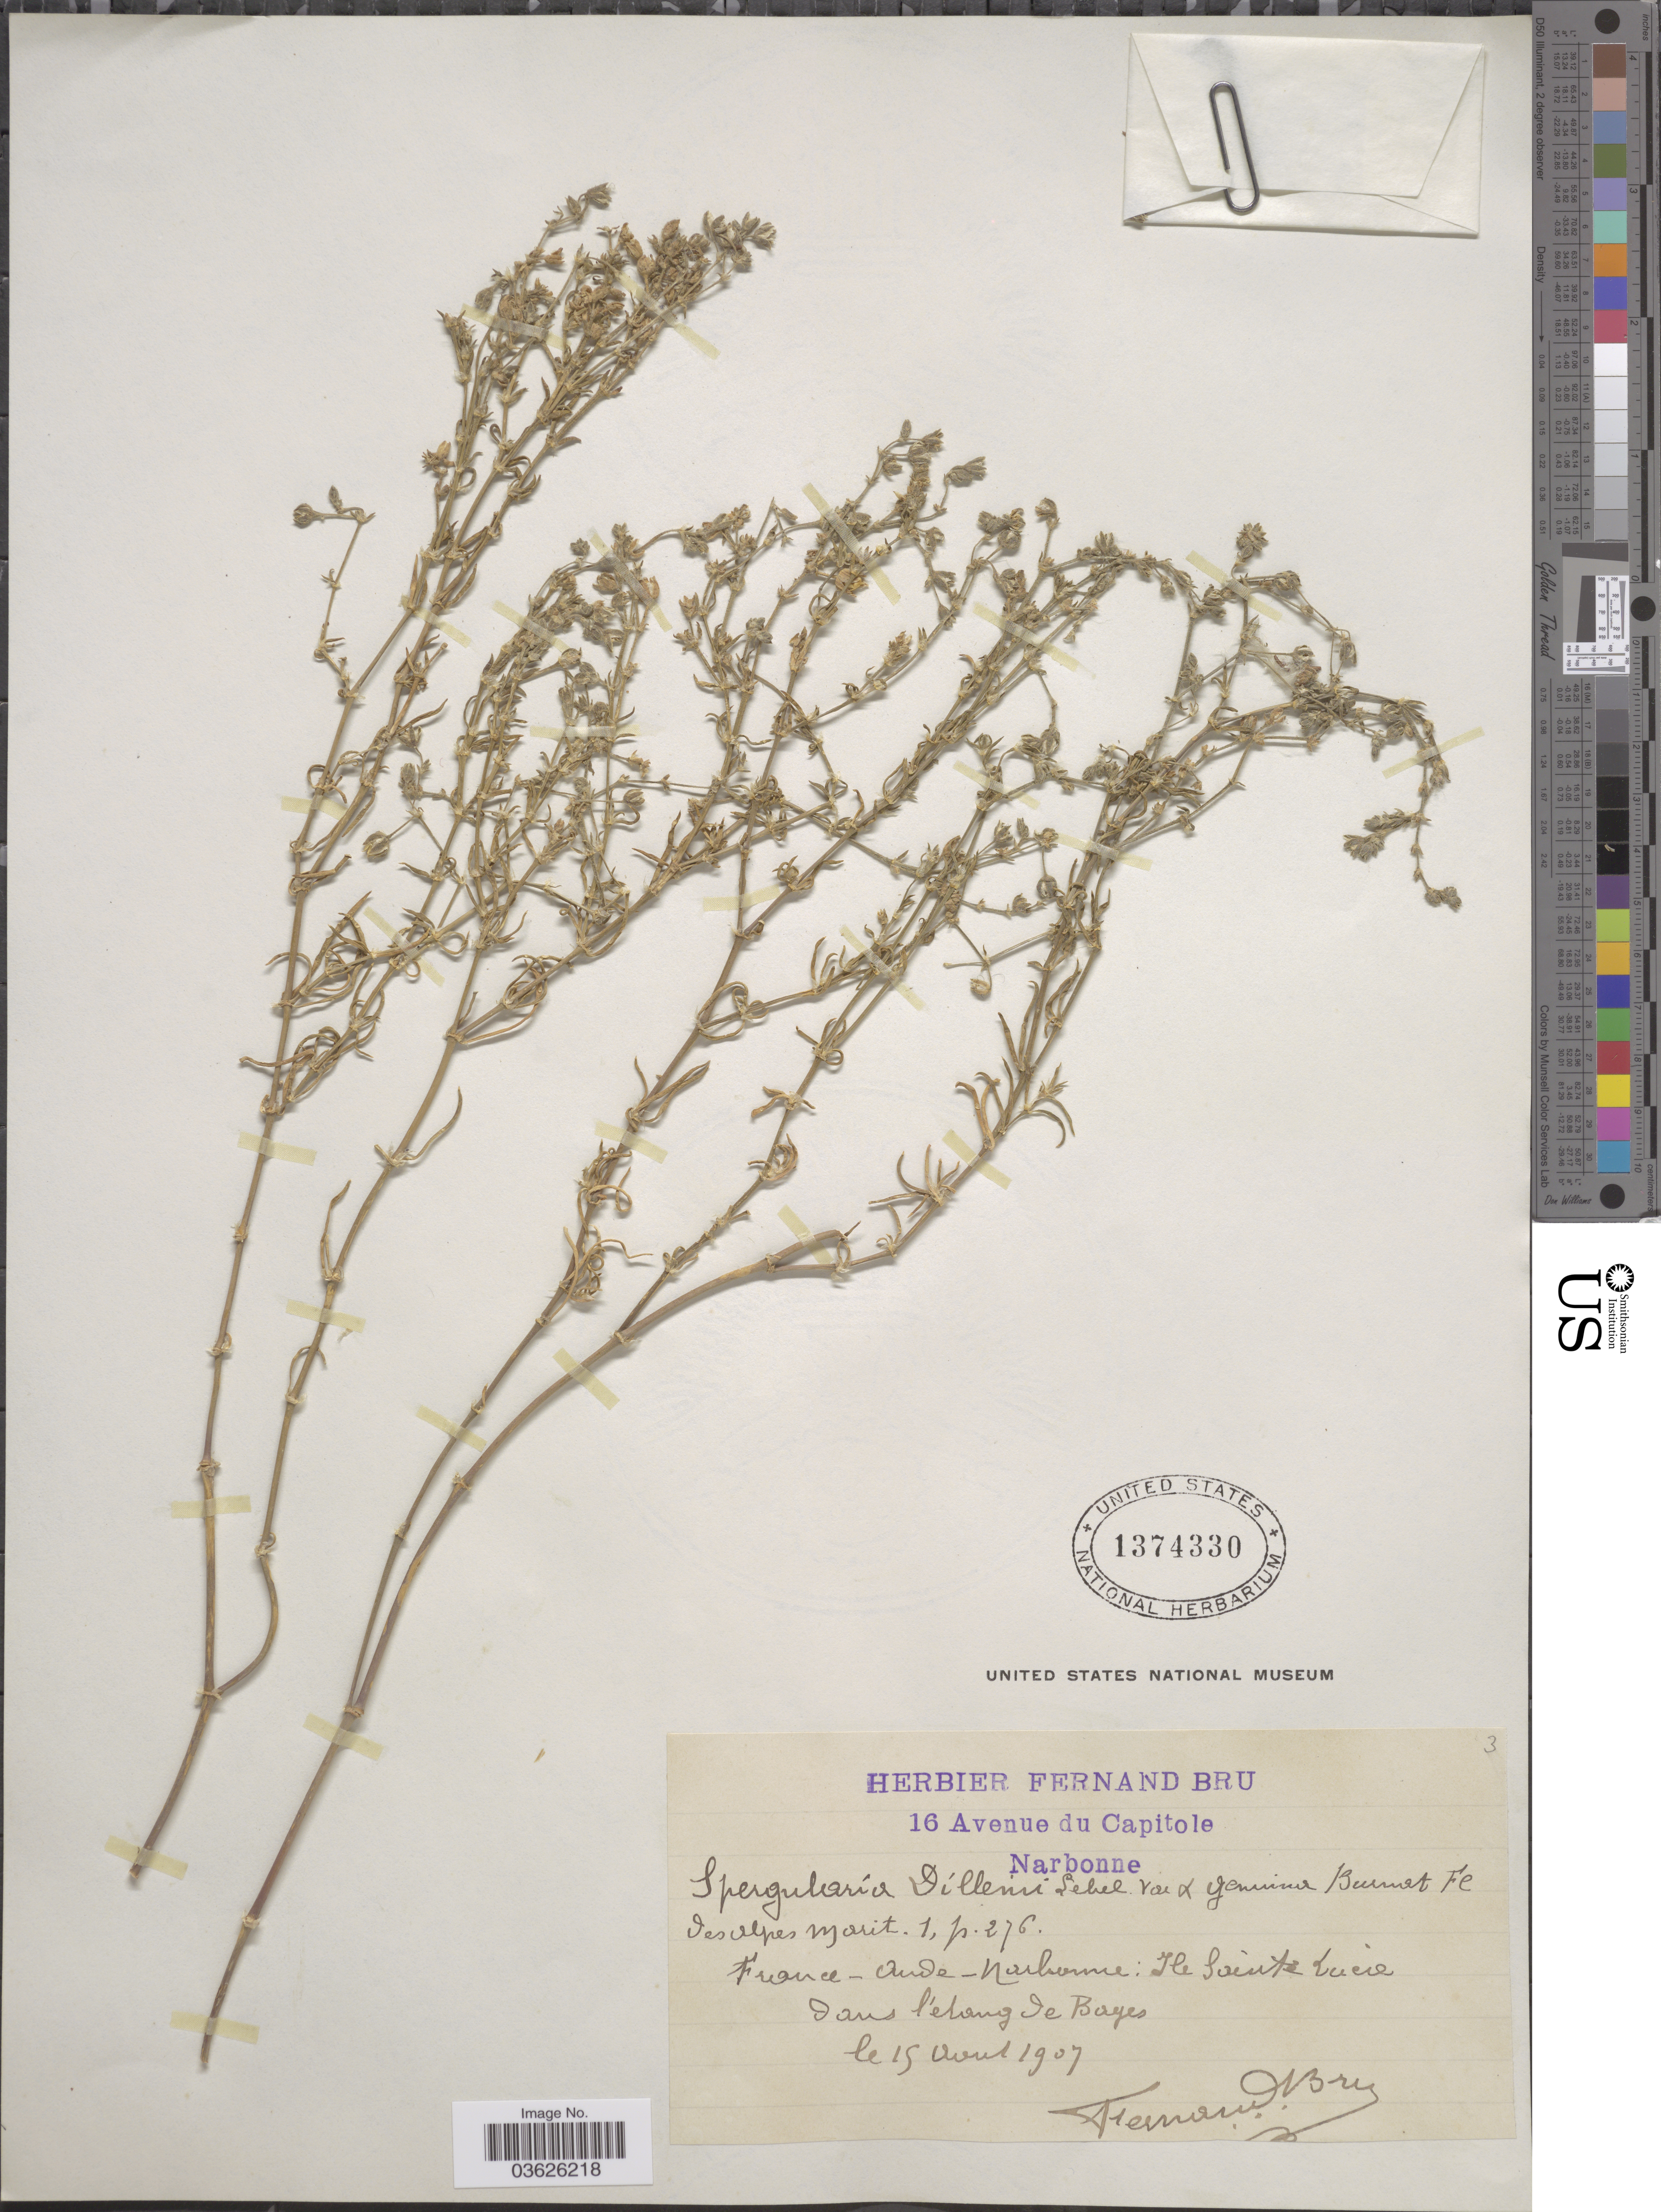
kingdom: Plantae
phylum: Tracheophyta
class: Magnoliopsida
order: Caryophyllales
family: Caryophyllaceae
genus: Spergularia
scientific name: Spergularia dillenii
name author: Lebel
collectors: F. Bru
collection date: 1907-08-15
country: France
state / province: Occitanie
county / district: Aude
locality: Aude-Narbonne: Ile Sainte Lucie dans l'etang de Bayes.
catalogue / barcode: US 1374330